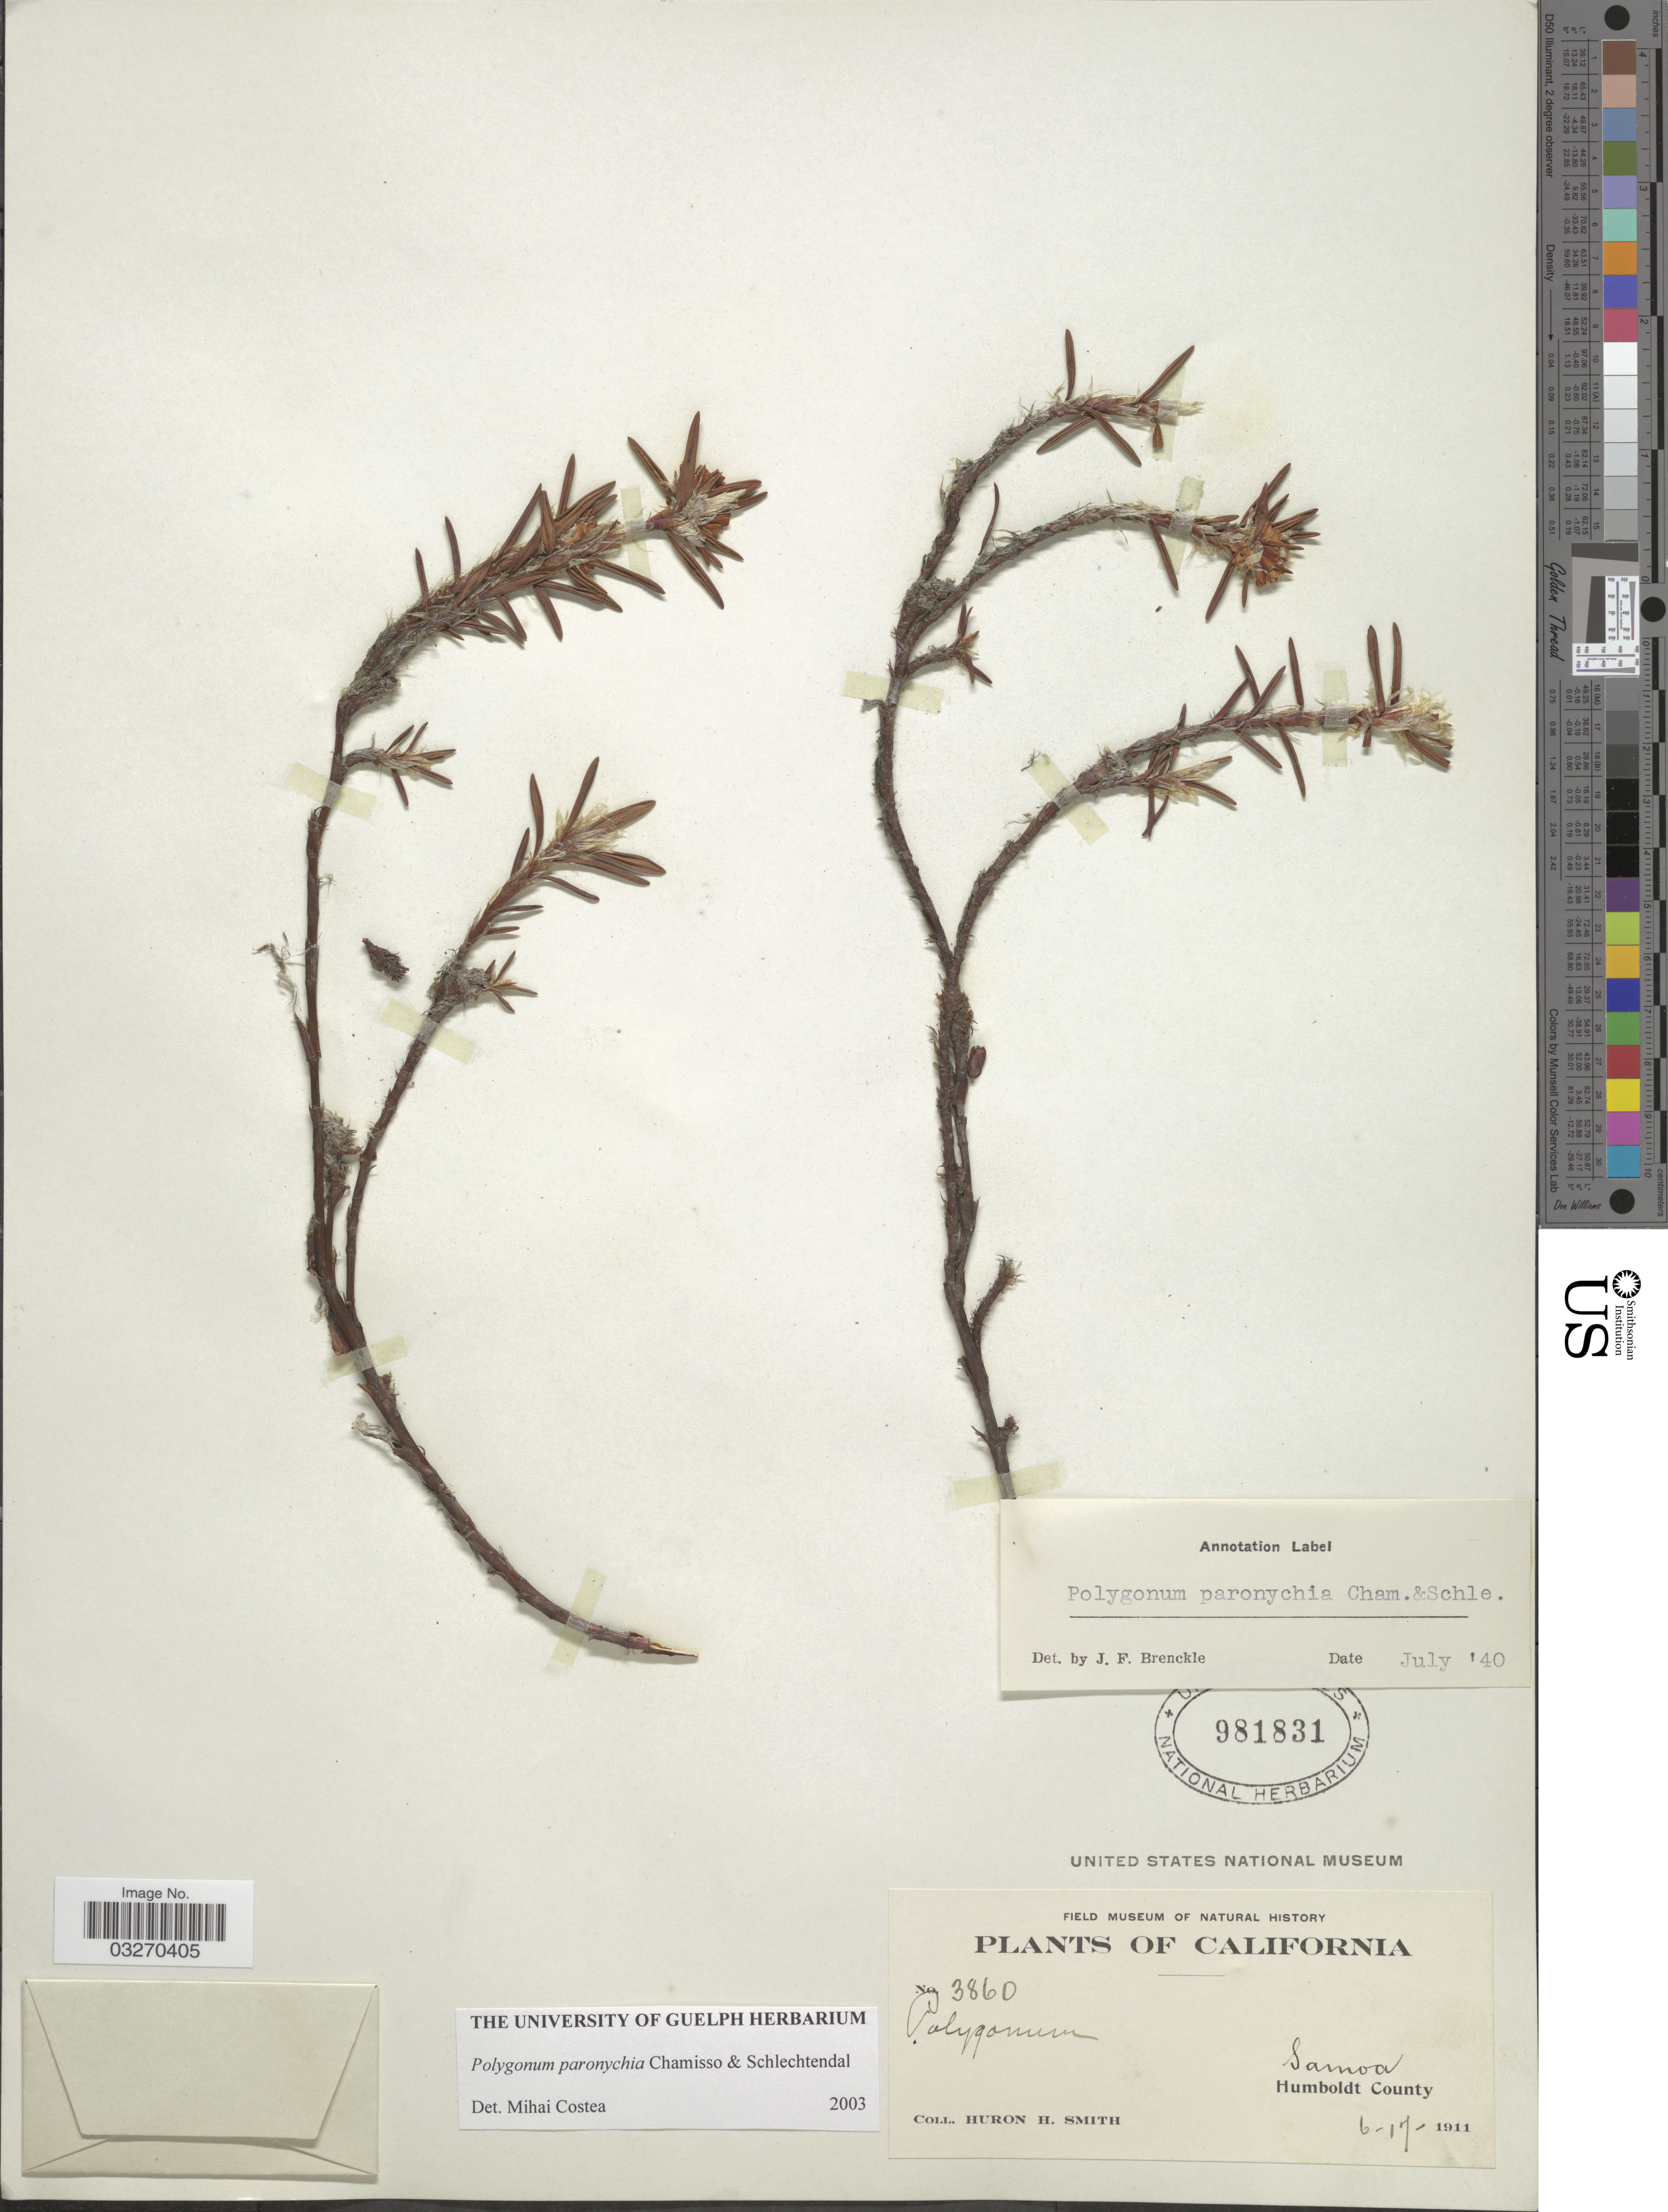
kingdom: Plantae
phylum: Tracheophyta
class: Magnoliopsida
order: Caryophyllales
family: Polygonaceae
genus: Polygonum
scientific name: Polygonum paronychia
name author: Cham. & Schltdl.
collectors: Huron H. Smith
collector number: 3860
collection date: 1911-06-17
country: United States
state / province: California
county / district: Humboldt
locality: Samoa. Humboldt County.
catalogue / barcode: US 981831